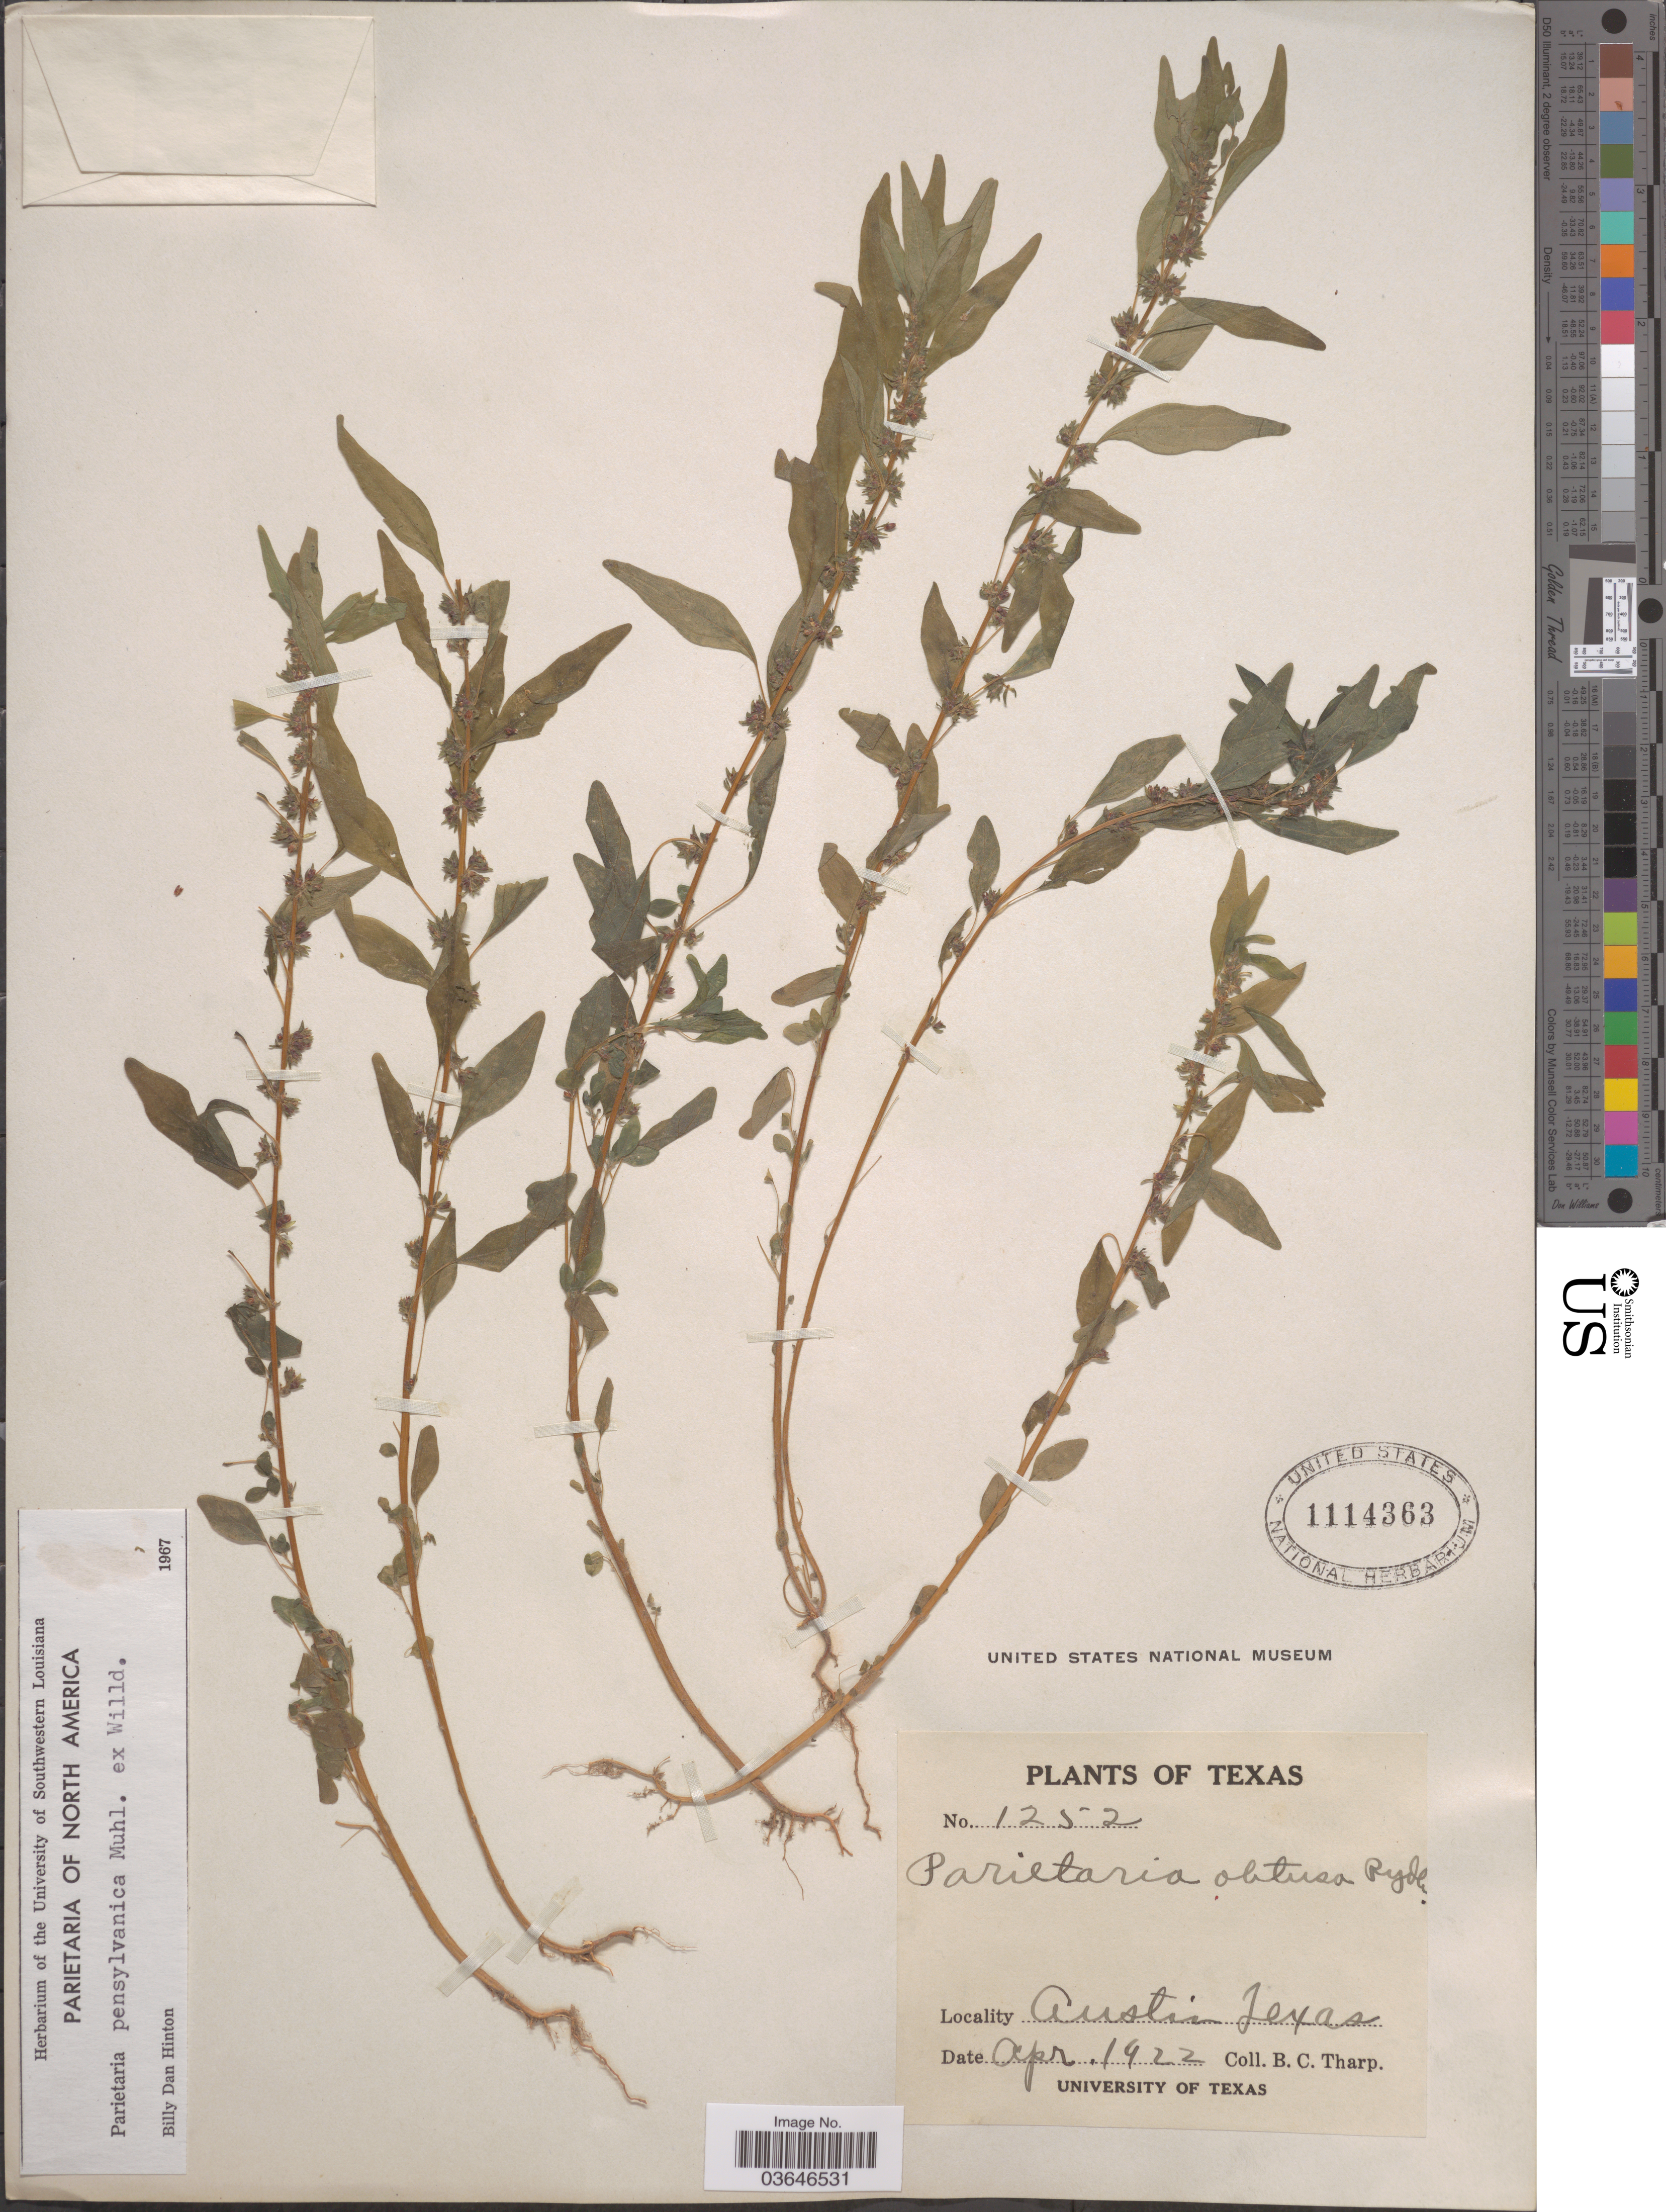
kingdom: Plantae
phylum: Tracheophyta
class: Magnoliopsida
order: Rosales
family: Urticaceae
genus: Parietaria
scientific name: Parietaria pensylvanica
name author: Muhl. ex Willd.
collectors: B. C. Tharp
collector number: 1252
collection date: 1922-04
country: United States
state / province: Texas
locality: Austin.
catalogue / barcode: US 1114363